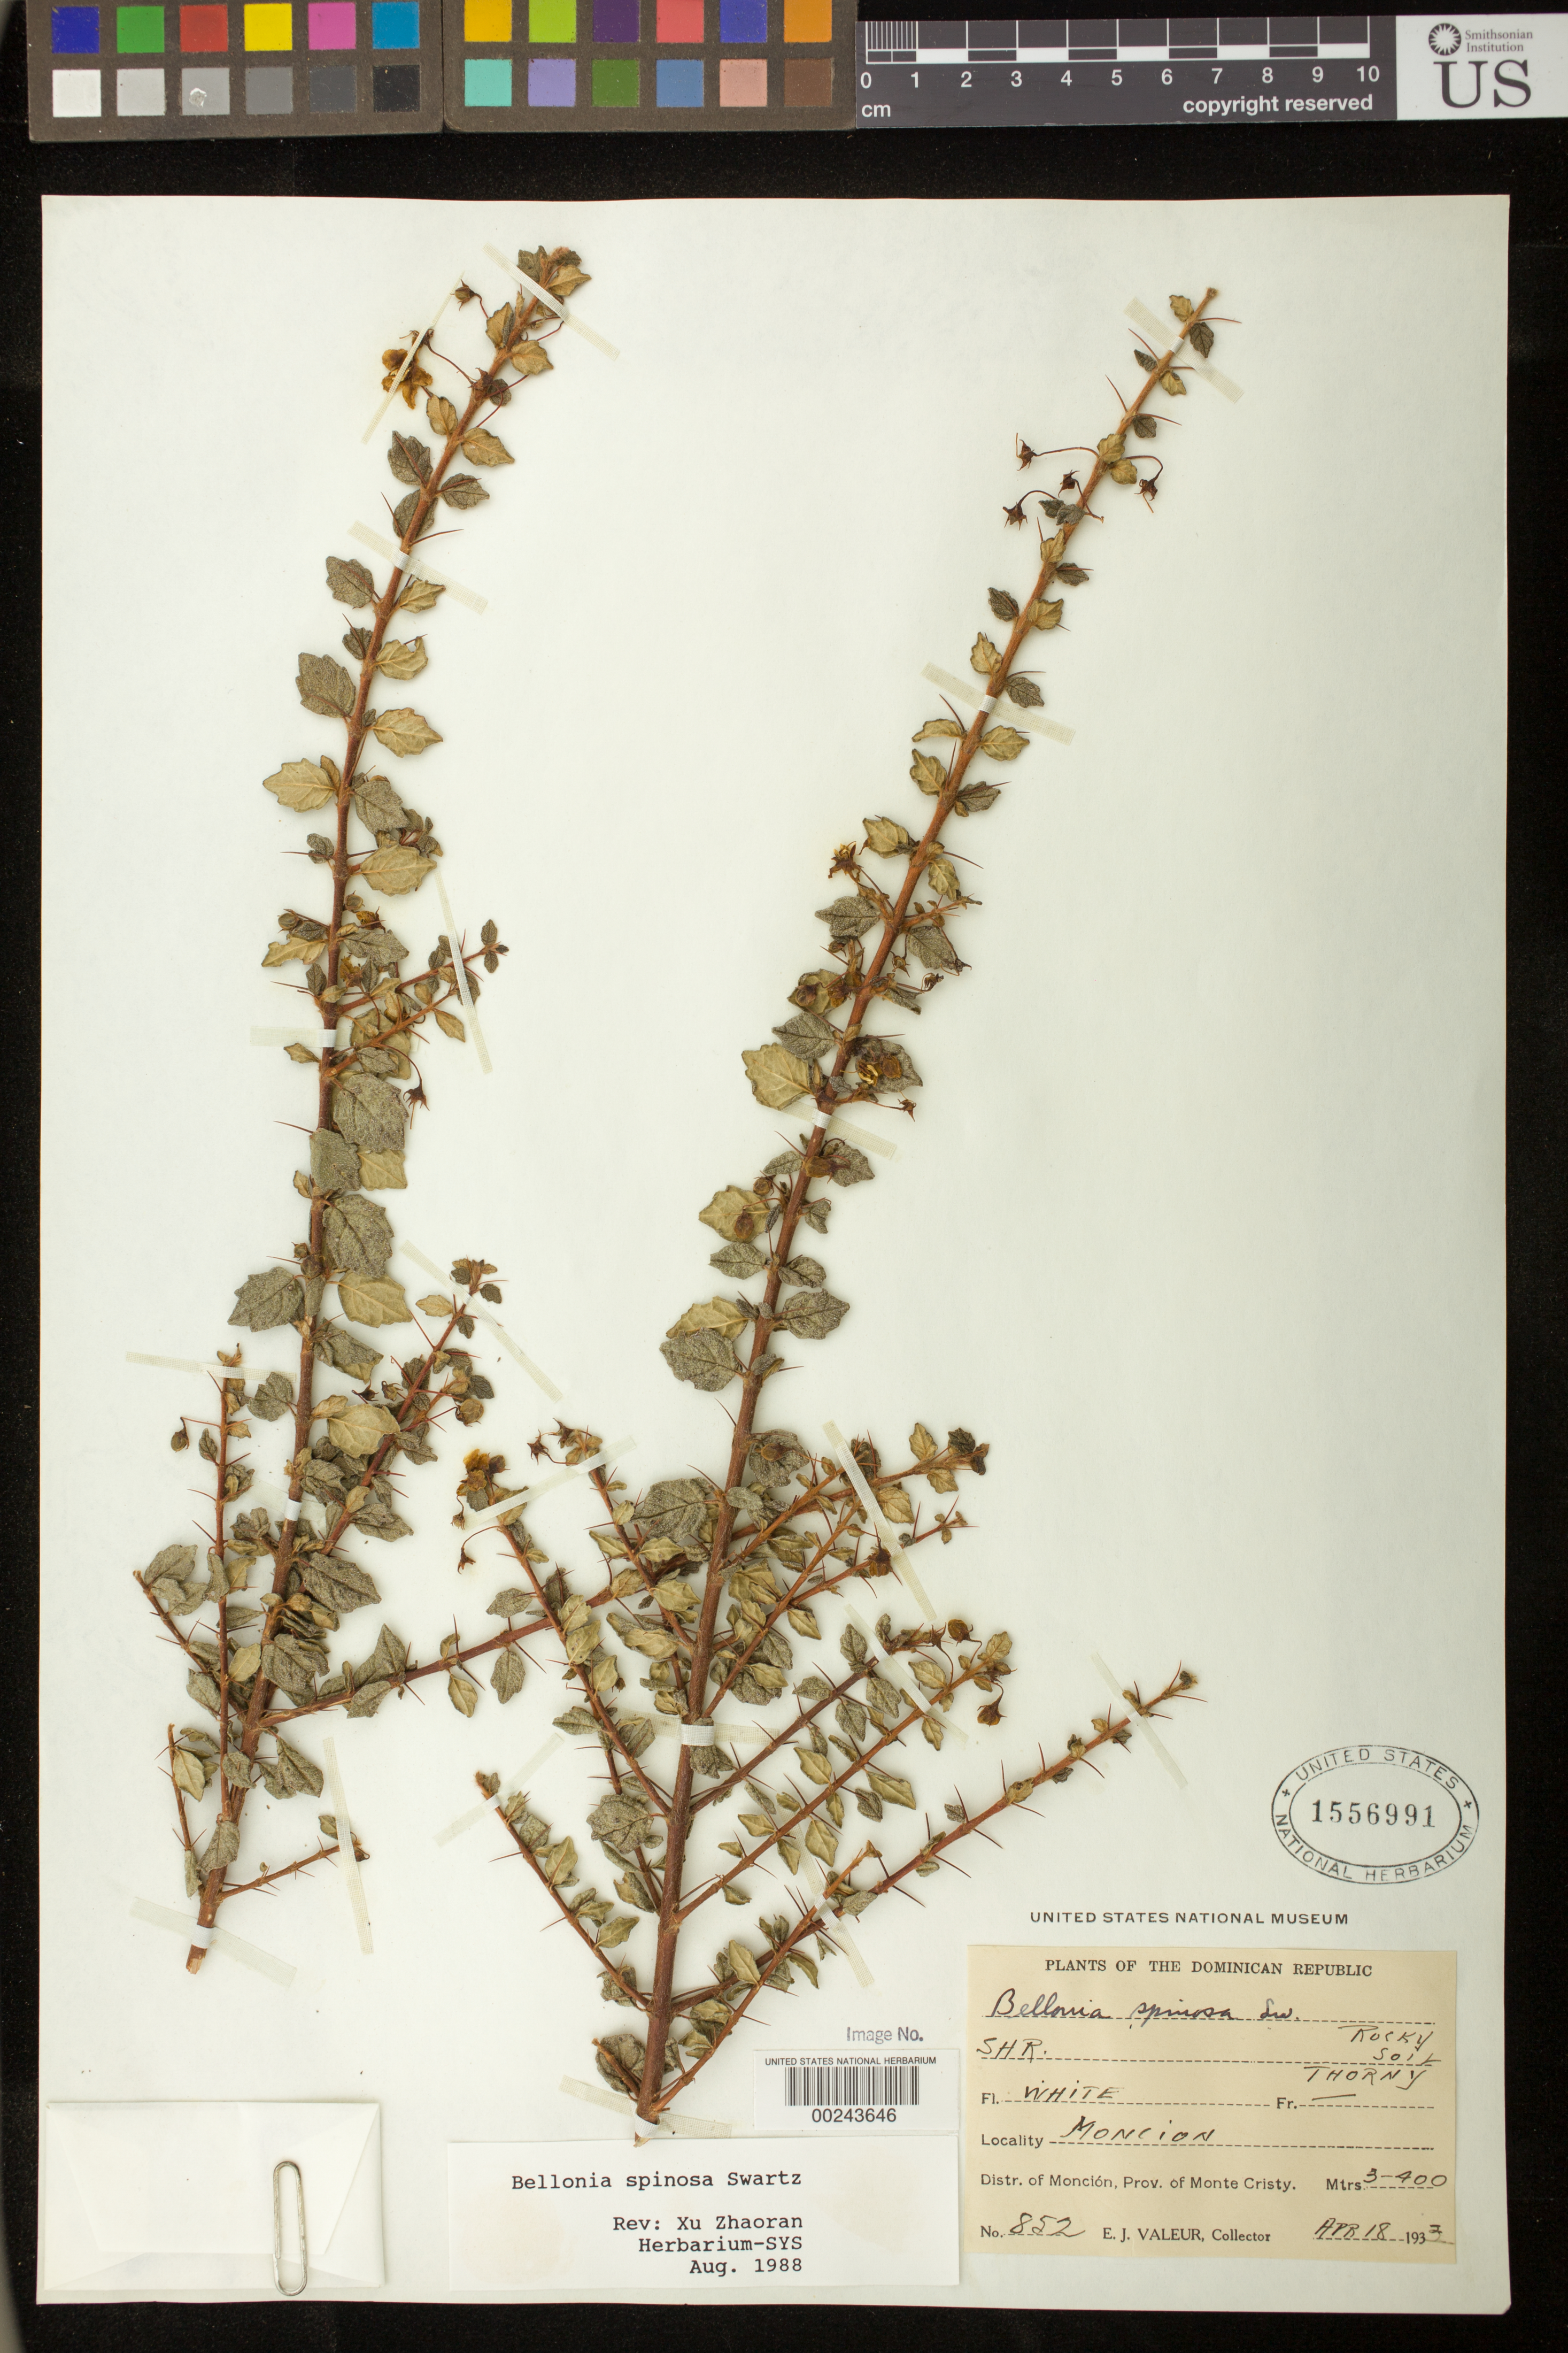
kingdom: Plantae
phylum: Tracheophyta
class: Magnoliopsida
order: Lamiales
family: Gesneriaceae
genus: Bellonia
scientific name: Bellonia spinosa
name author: Sw.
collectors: E. Valeur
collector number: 852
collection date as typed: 18 Apr 1933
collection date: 1933-04-18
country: Dominican Republic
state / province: Monte Cristi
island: Hispaniola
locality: Dist. of Moncion, Moncion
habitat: Rocky soil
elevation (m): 3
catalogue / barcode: US 1556991